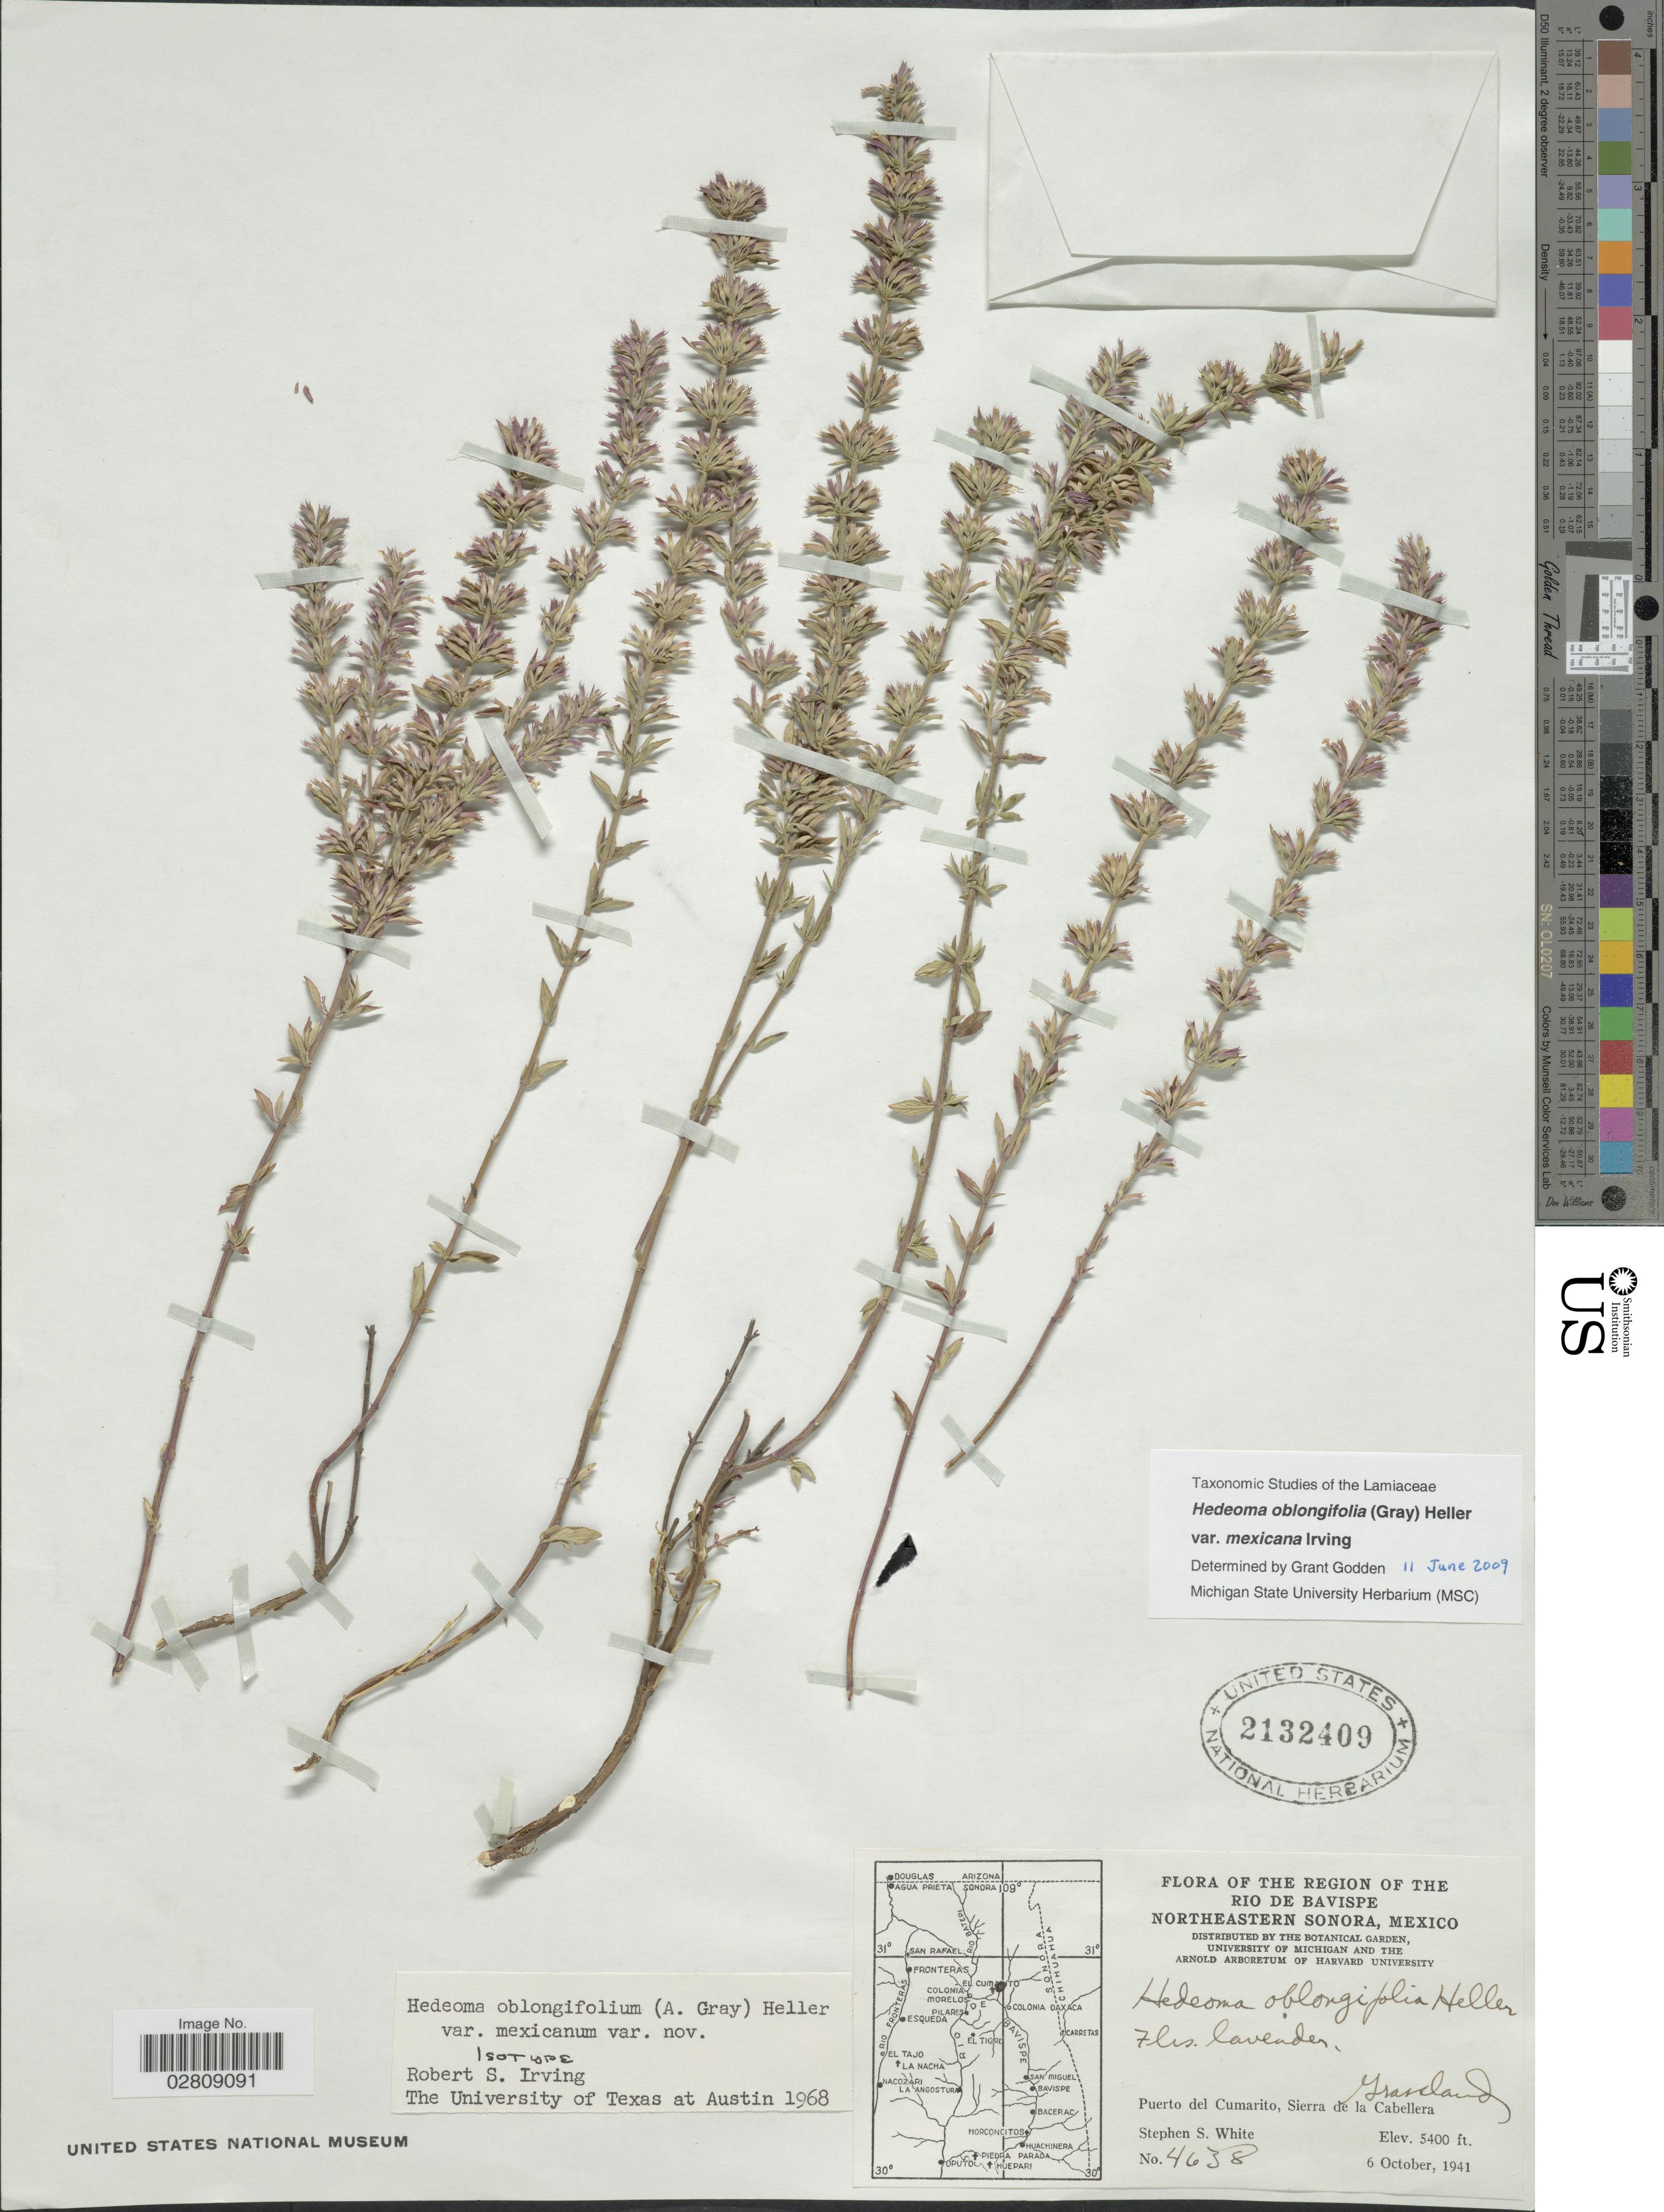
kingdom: Plantae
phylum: Tracheophyta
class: Magnoliopsida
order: Lamiales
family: Lamiaceae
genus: Hedeoma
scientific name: Hedeoma oblongifolia var. mexicana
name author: (A. Gray) A. Heller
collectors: S. S. White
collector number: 4638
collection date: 1941-10-06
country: Mexico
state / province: Sonora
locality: The Region of the Rio Bavispe, Northeastern Sonora, Puerto del Cumarito, Sierra de la Cabellera.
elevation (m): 1646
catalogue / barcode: US 2132409